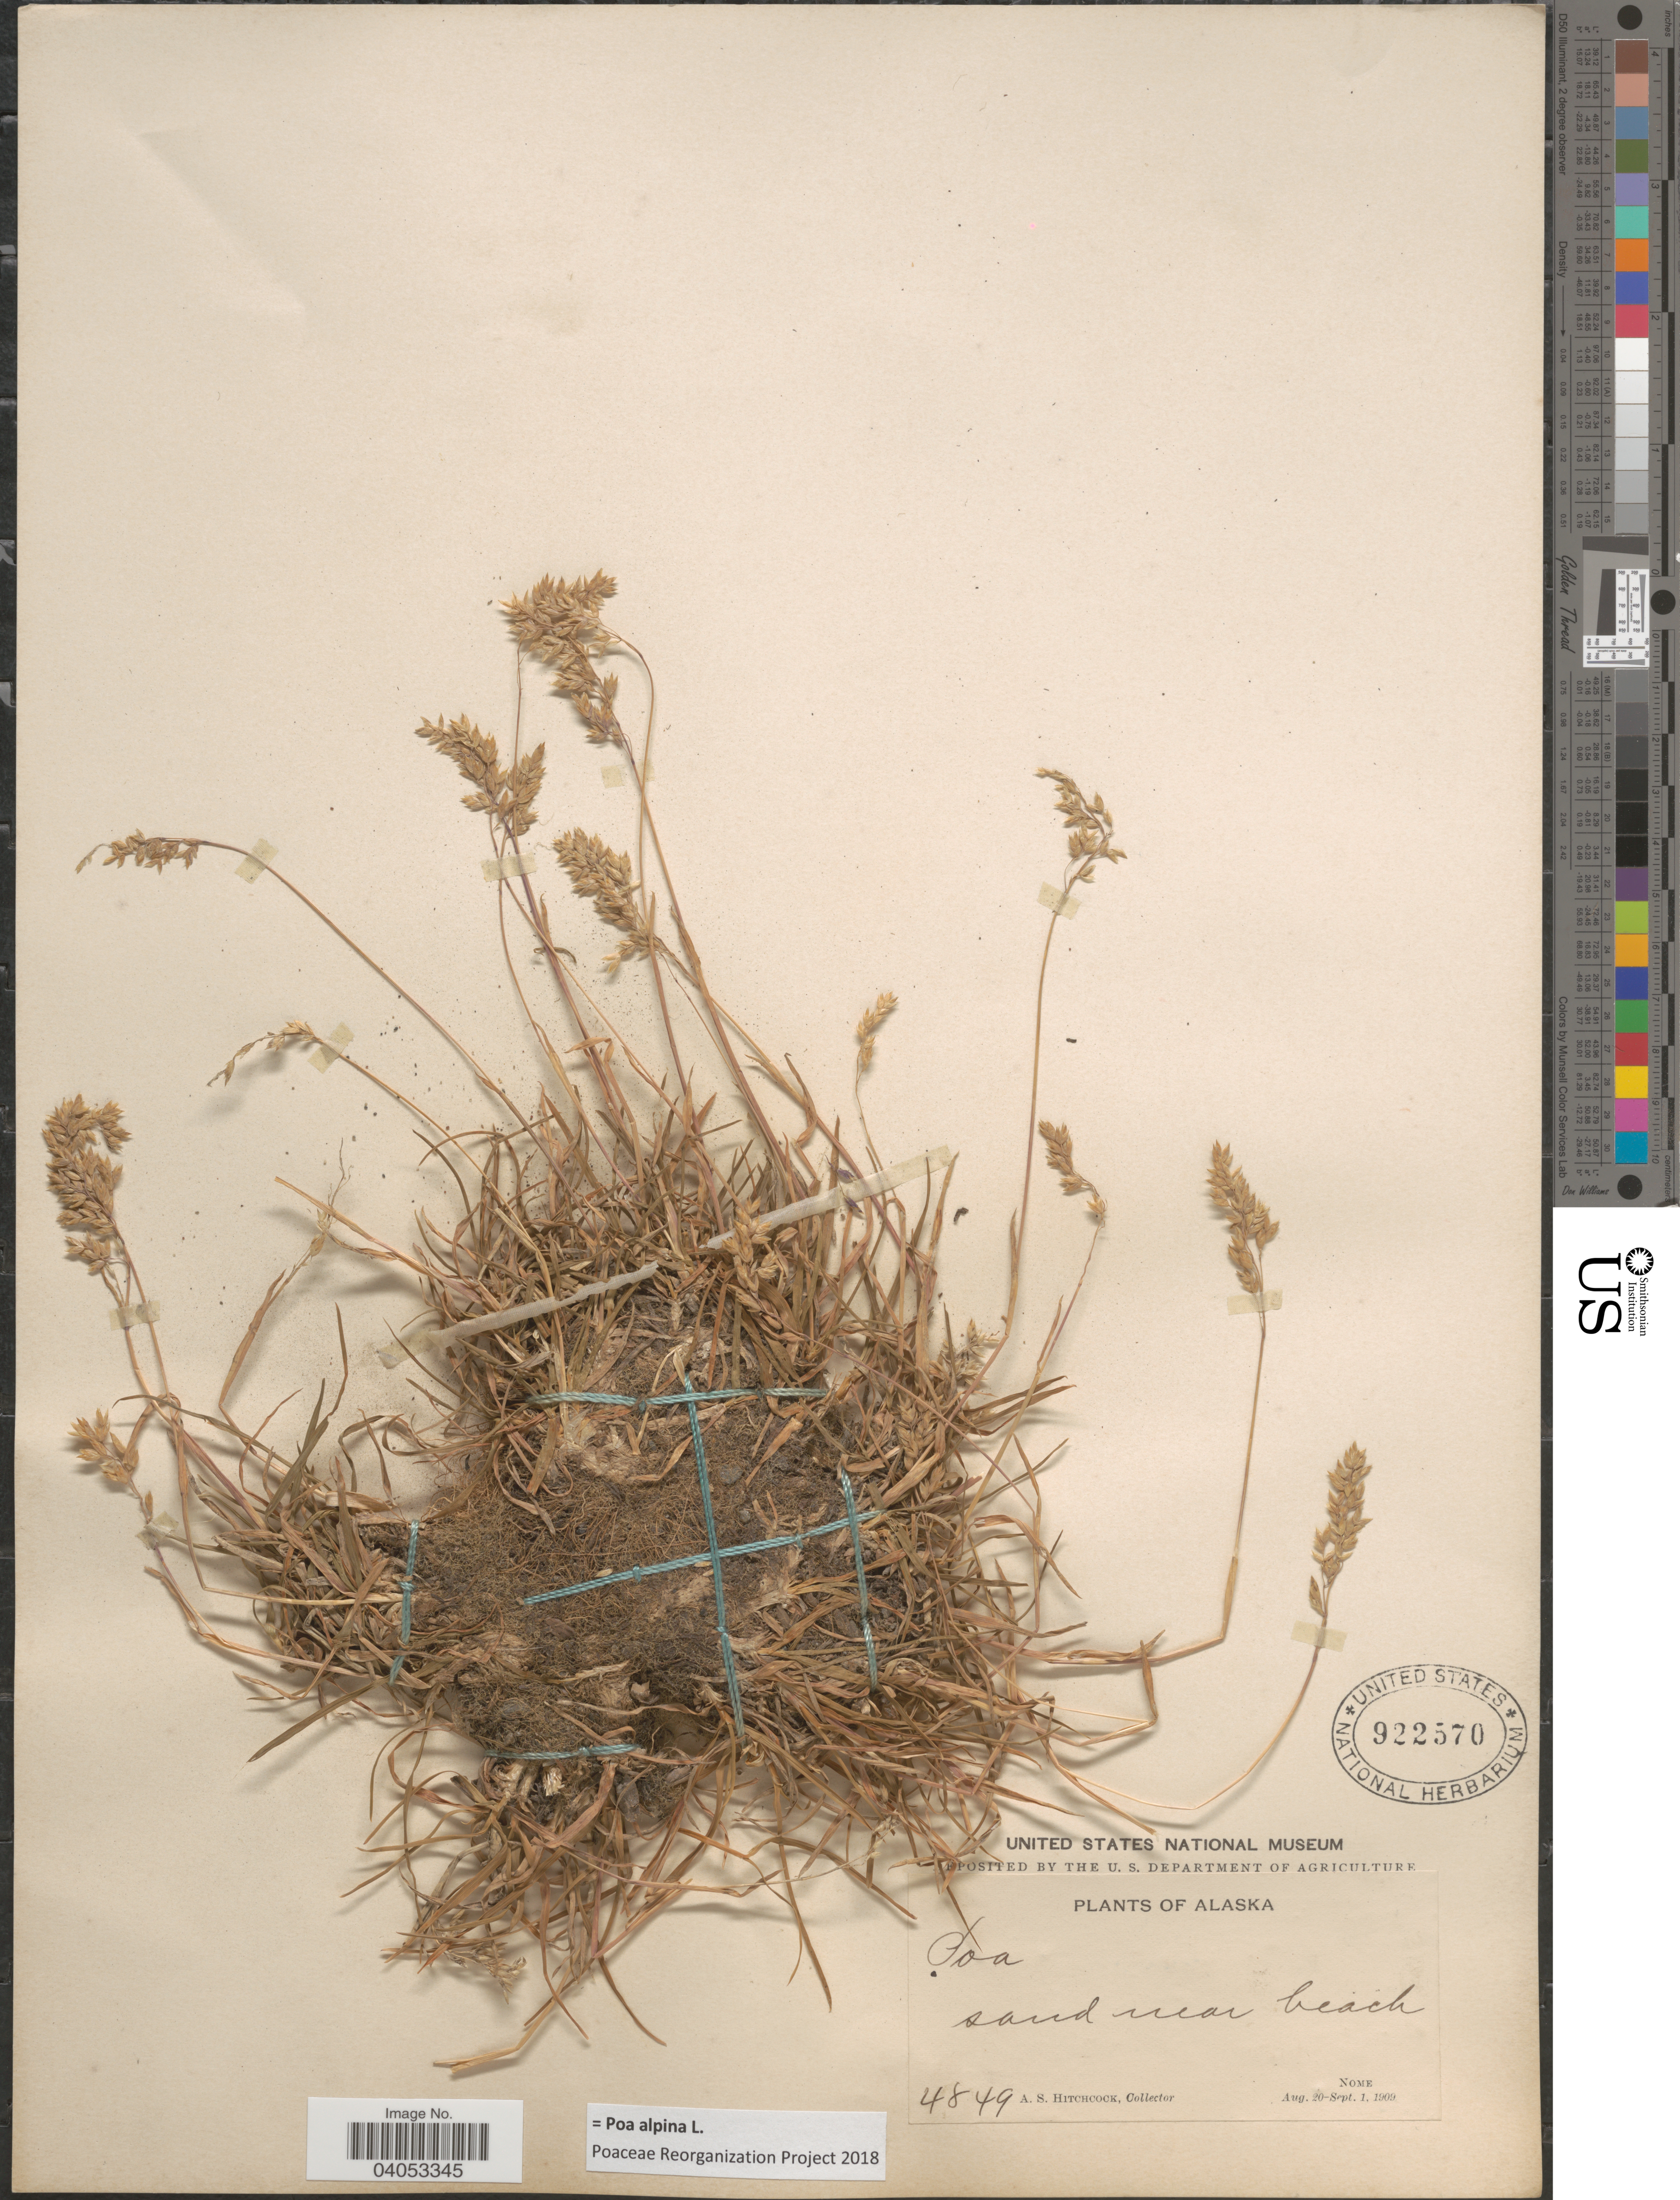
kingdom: Plantae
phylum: Tracheophyta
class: Liliopsida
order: Poales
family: Poaceae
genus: Poa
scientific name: Poa alpina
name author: L.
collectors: A. S. Hitchcock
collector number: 4849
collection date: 1909-08-20/1909-09-01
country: United States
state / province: Alaska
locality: Nome.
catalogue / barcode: US 922570